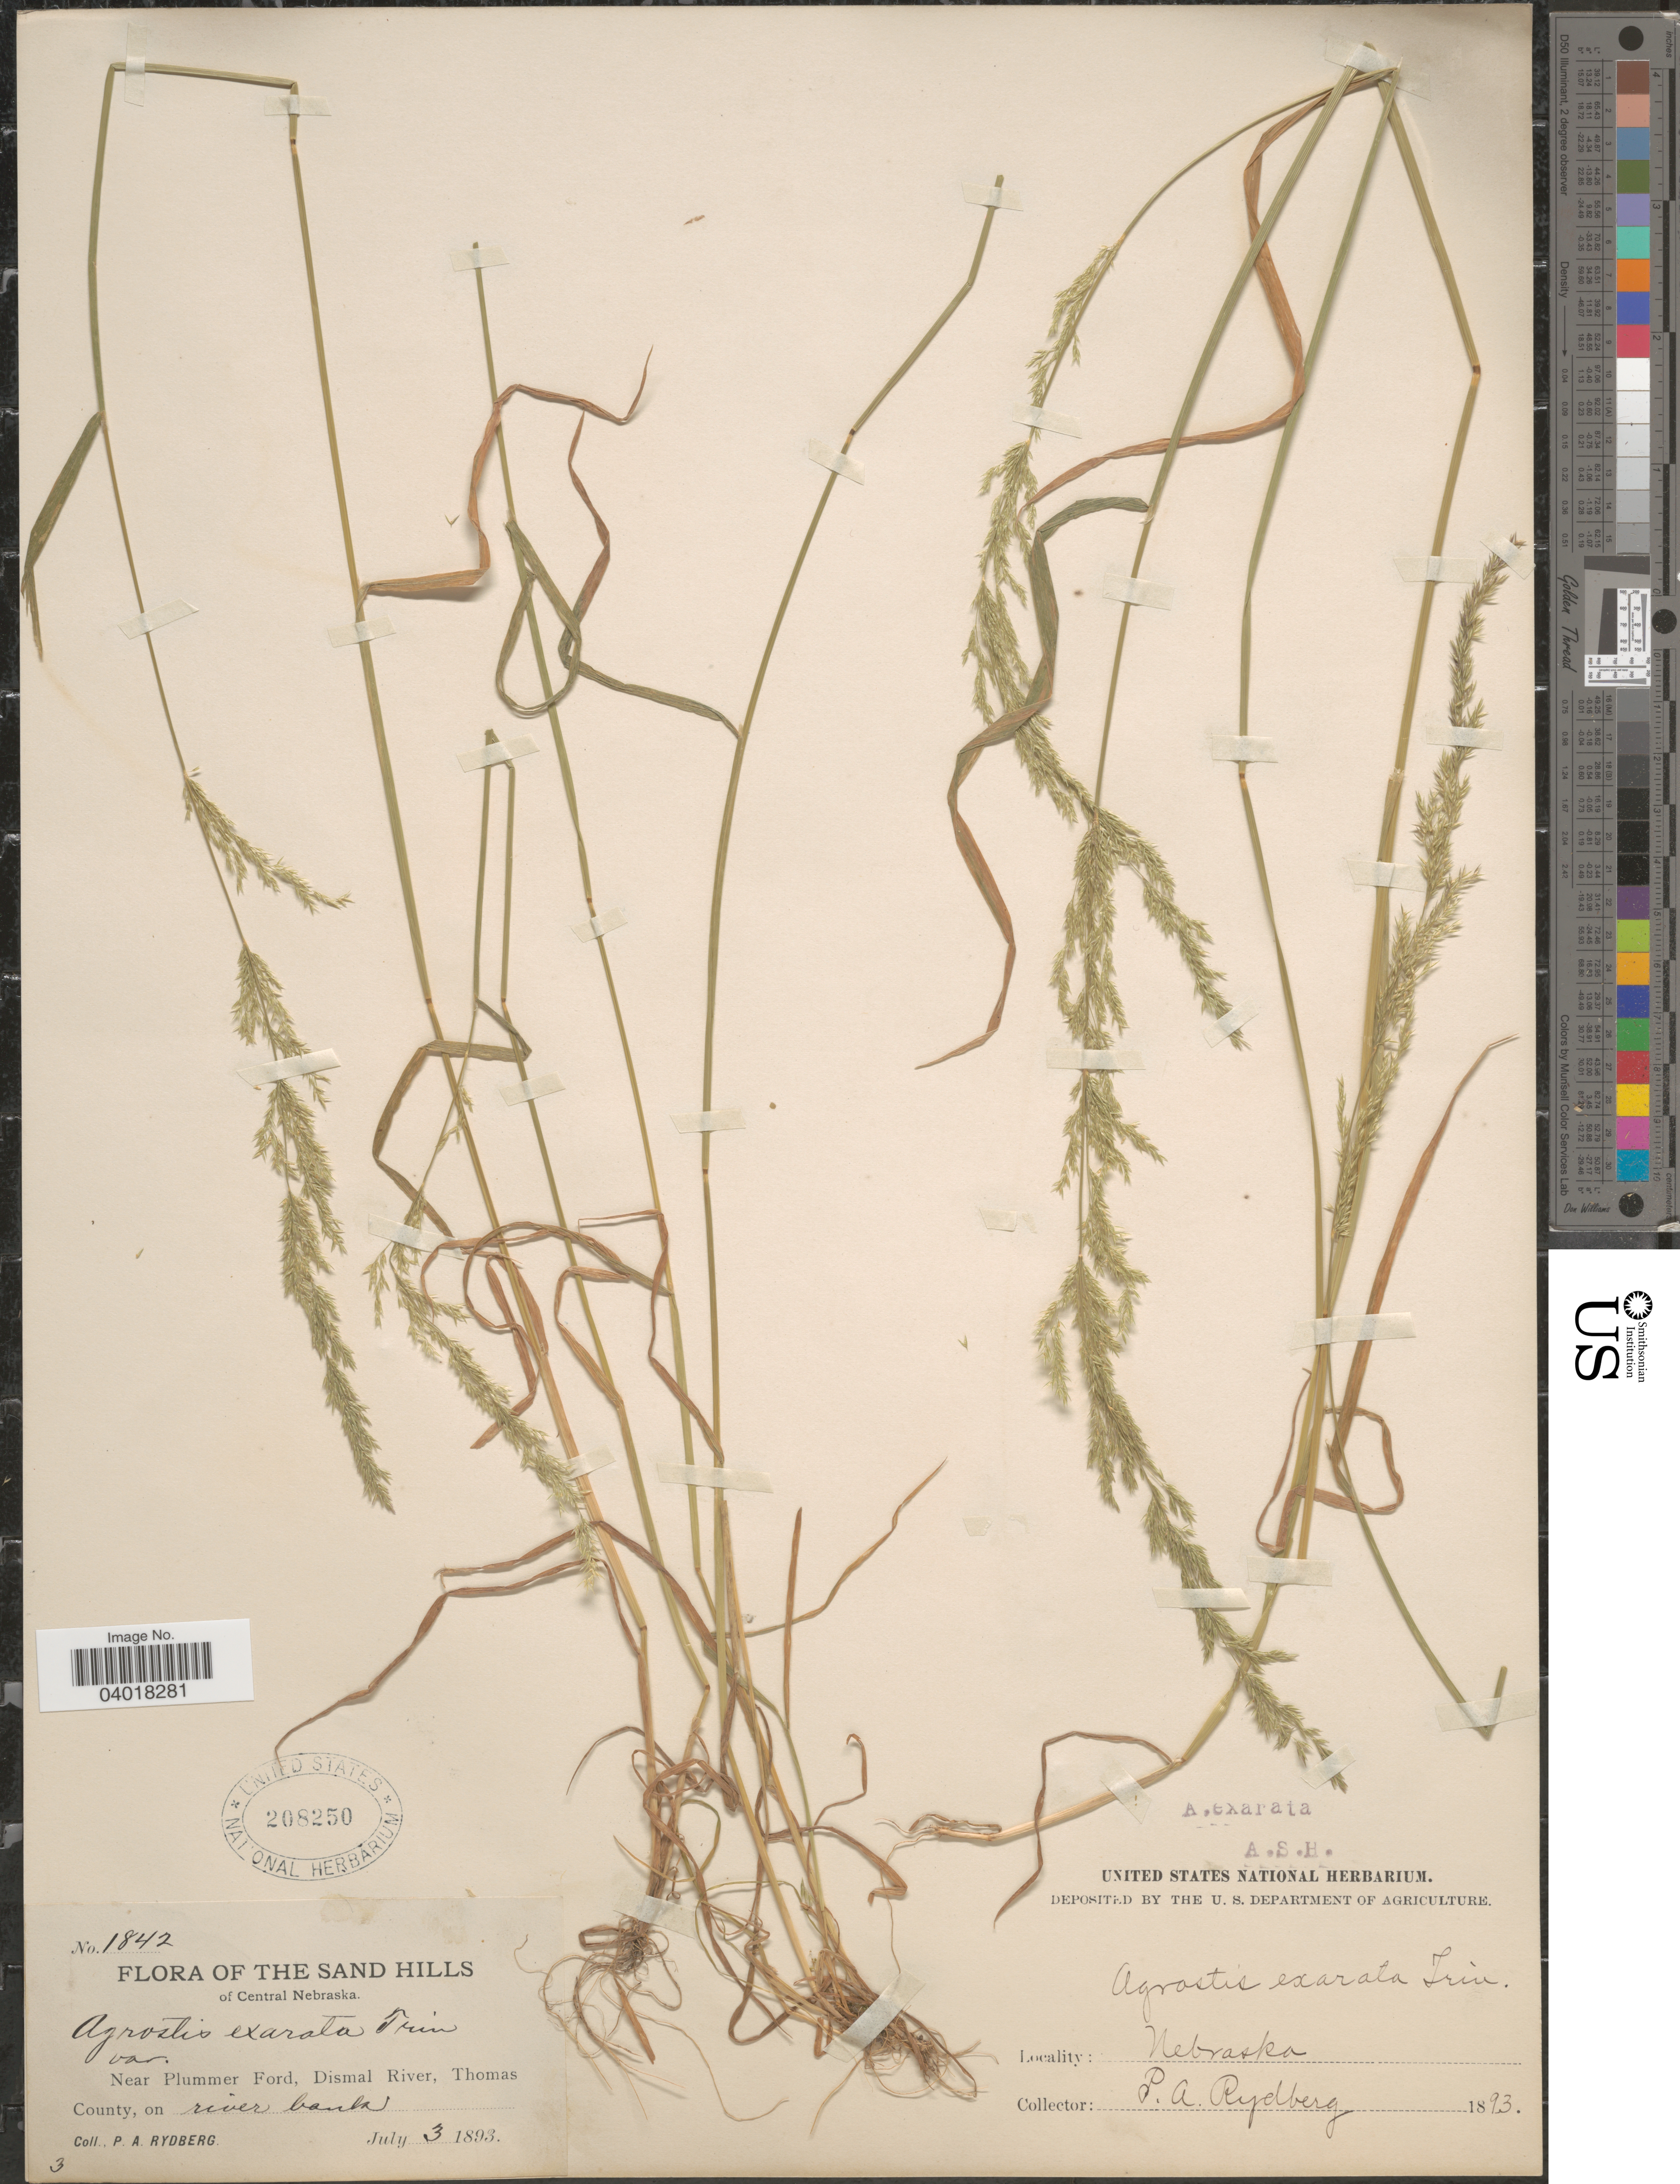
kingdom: Plantae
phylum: Tracheophyta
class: Liliopsida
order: Poales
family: Poaceae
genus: Agrostis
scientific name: Agrostis exarata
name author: Trin.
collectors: P. A. Rydberg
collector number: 1842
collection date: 1893-07-03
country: United States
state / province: Nebraska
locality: The Sand Hills of Central Nebraska. Near Plummer Ford, Dismal River, Thomas County, on river bank.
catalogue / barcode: US 208250